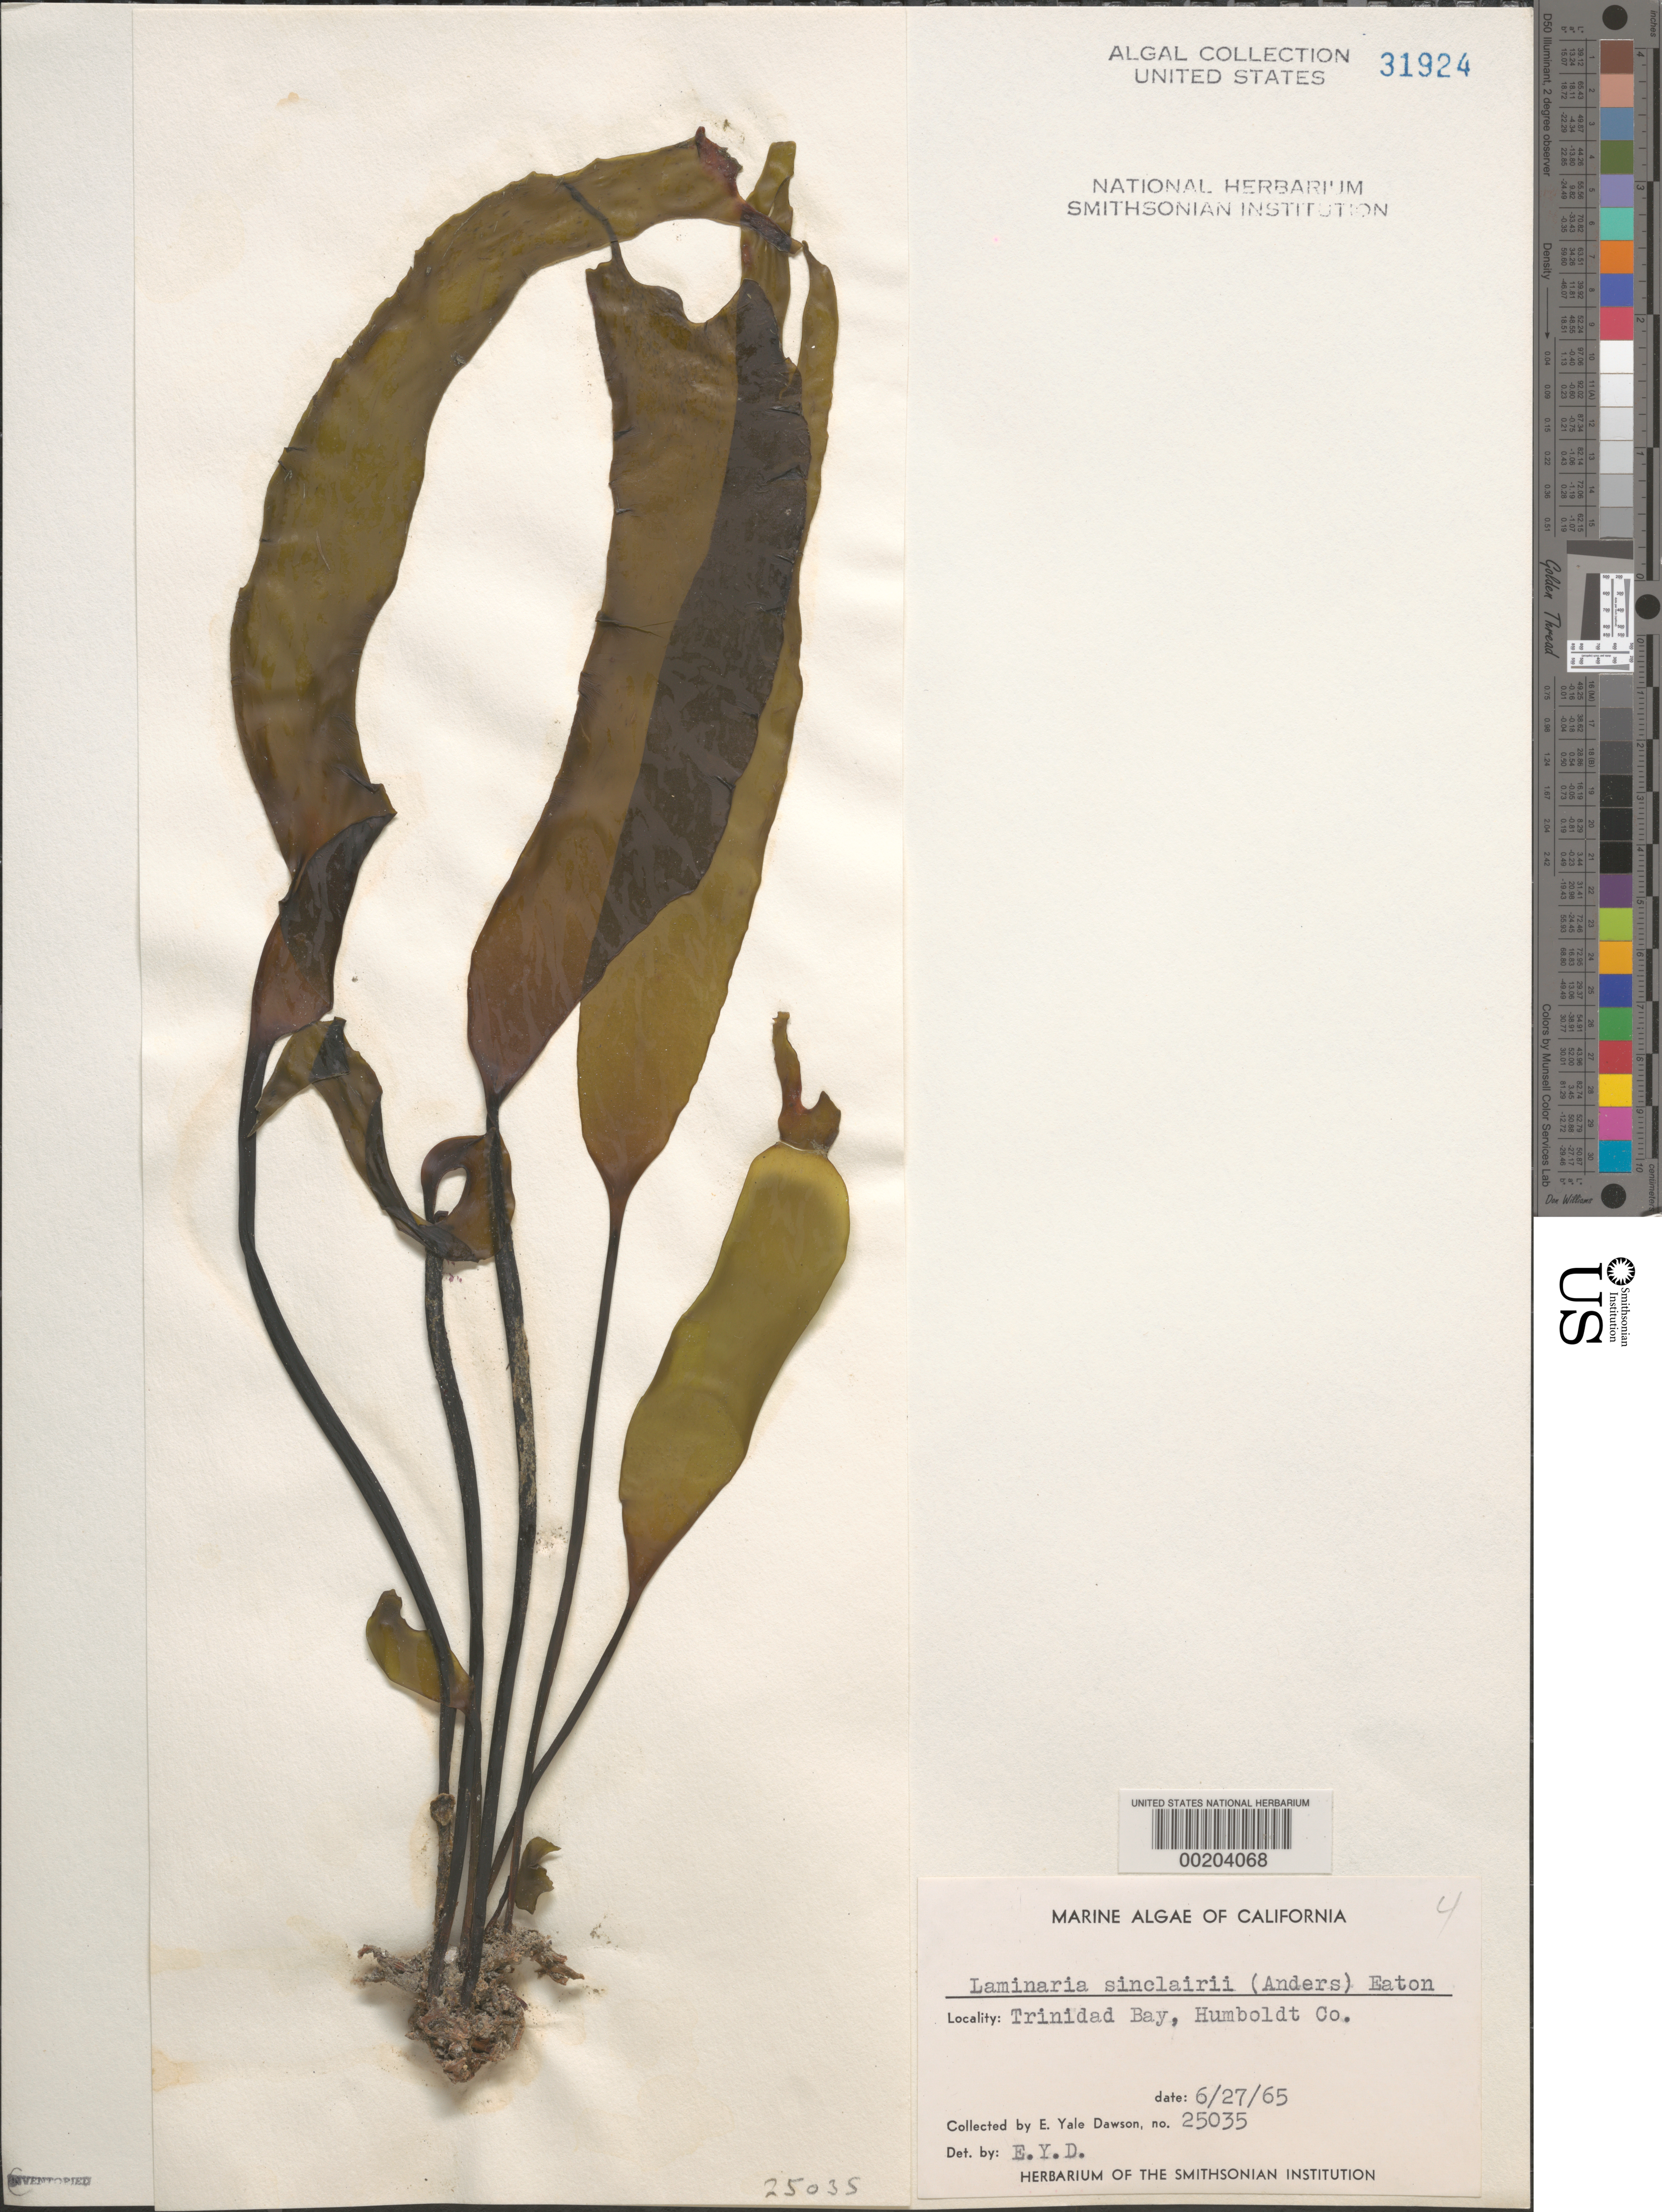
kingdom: Chromista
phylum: Ochrophyta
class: Phaeophyceae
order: Laminariales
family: Laminariaceae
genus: Laminaria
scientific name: Laminaria sinclairii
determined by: Dawson, E. Y.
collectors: E. Y. Dawson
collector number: EYD 25035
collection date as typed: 27 Jun 1965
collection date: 1965-06-27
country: United States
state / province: California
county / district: Humboldt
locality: Trinidad Bay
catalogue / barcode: US 31924